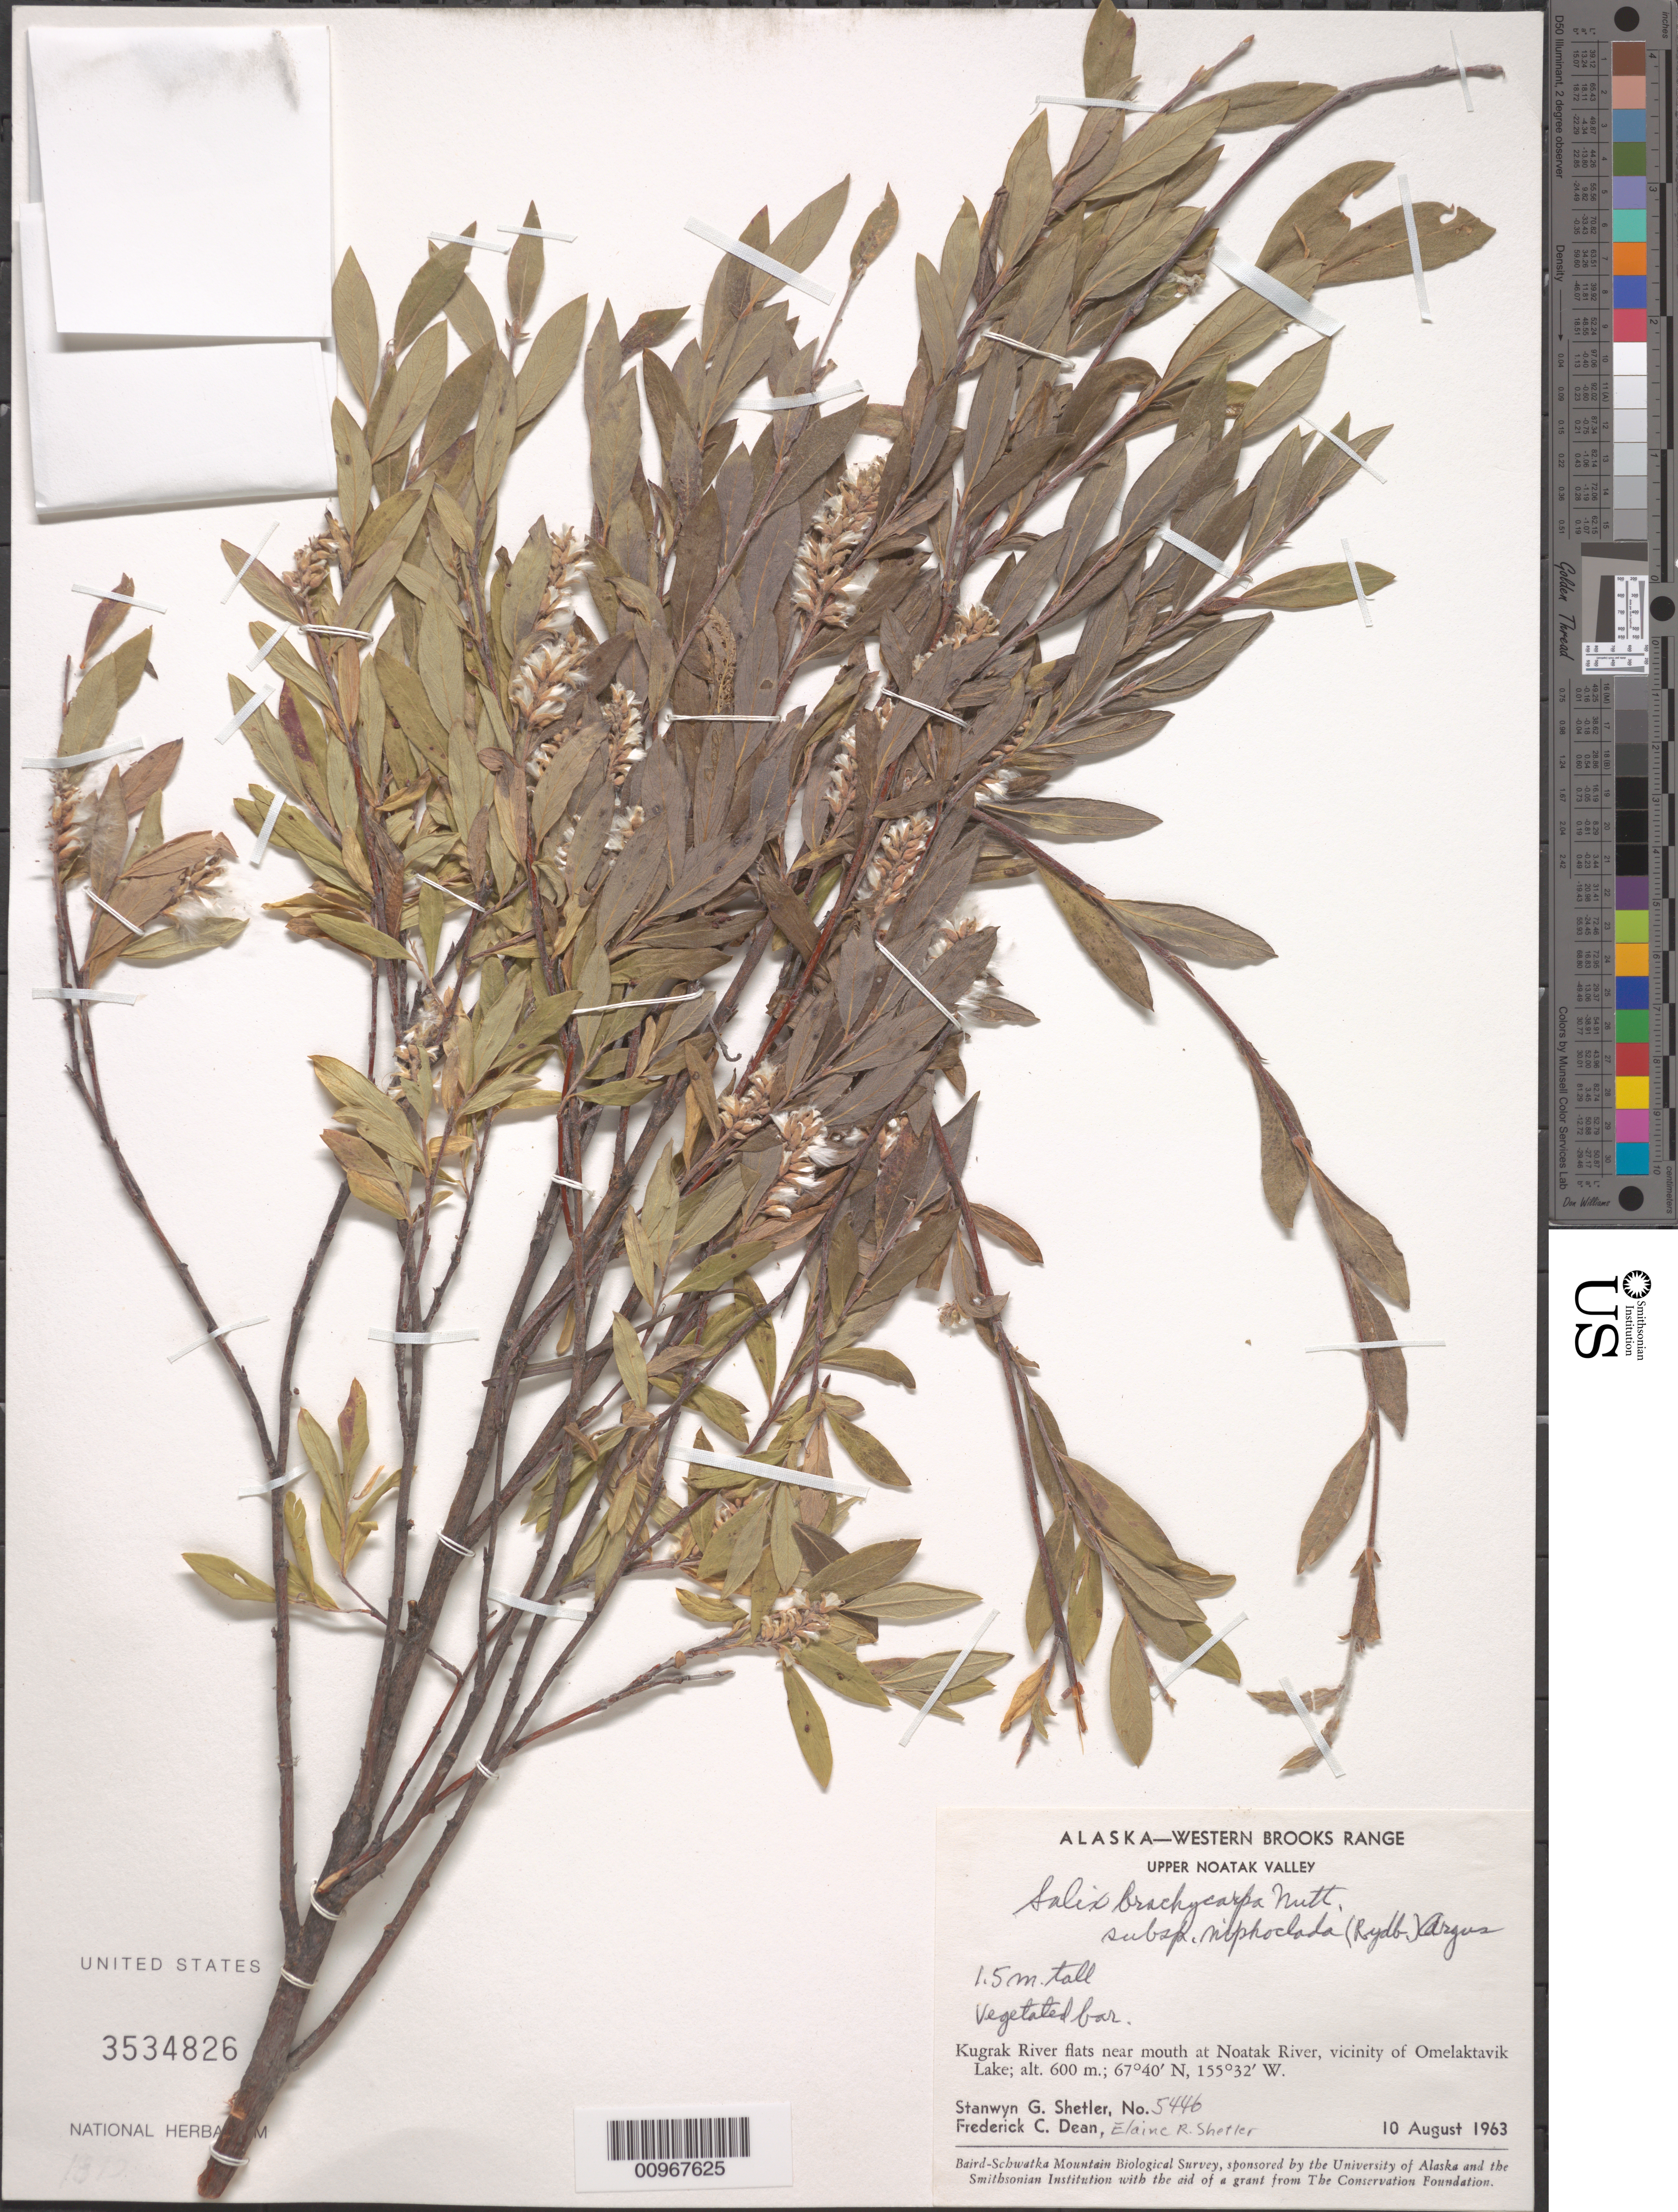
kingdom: Plantae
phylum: Tracheophyta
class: Magnoliopsida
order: Malpighiales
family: Salicaceae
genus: Salix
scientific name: Salix brachycarpa subsp. niphoclada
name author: (Rydb.) Argus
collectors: S. Shetler, F. C. Dean & E. R. Shetler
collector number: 5446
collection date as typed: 10 Aug 1963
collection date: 1963-08-10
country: United States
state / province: Alaska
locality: Kugrak River flats near mouth at Noatak River, vicinity of Omelaktavik Lake. Western Brooks Range, Upper Noatak Valley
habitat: Vegetated bar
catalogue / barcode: US 3534826